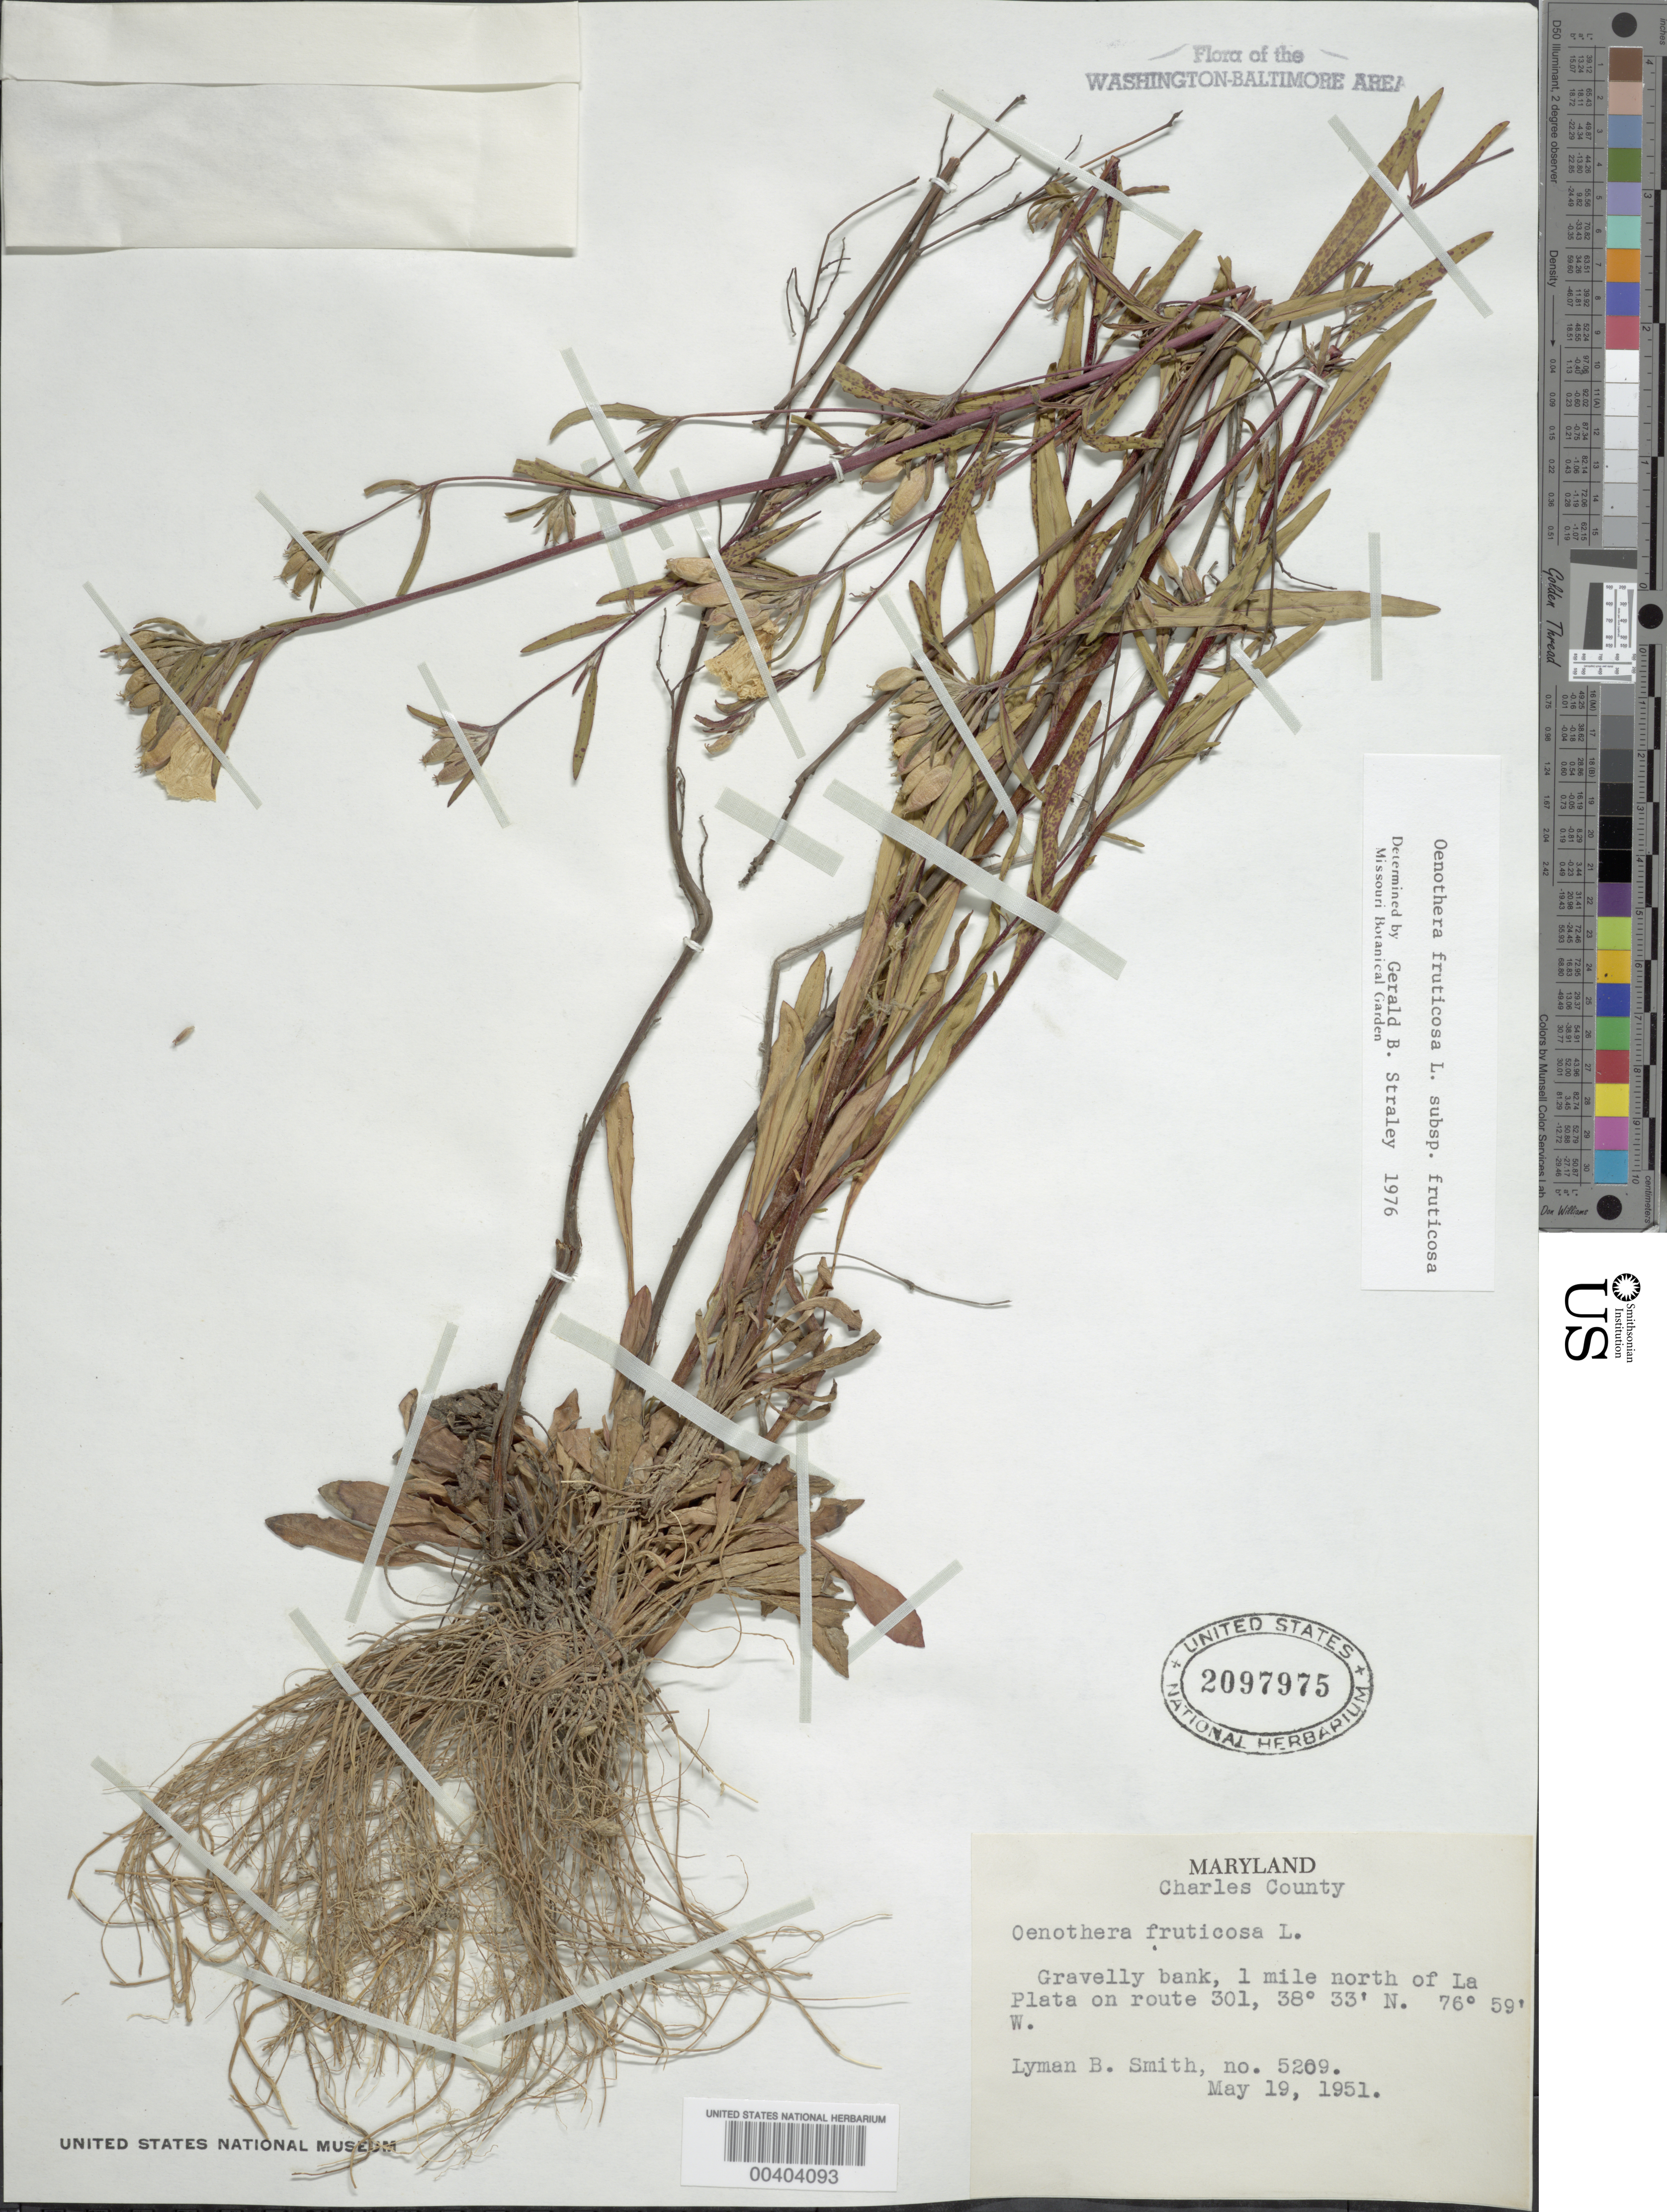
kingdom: Plantae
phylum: Tracheophyta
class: Magnoliopsida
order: Myrtales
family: Onagraceae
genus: Oenothera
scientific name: Oenothera fruticosa subsp. fruticosa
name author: L.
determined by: Straley, G. B.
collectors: L. Smith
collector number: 5209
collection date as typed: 19 May 1951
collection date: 1951-05-19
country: United States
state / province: Maryland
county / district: Charles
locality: S 59 Minutes W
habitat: Gravelly bank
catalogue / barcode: US 2097975